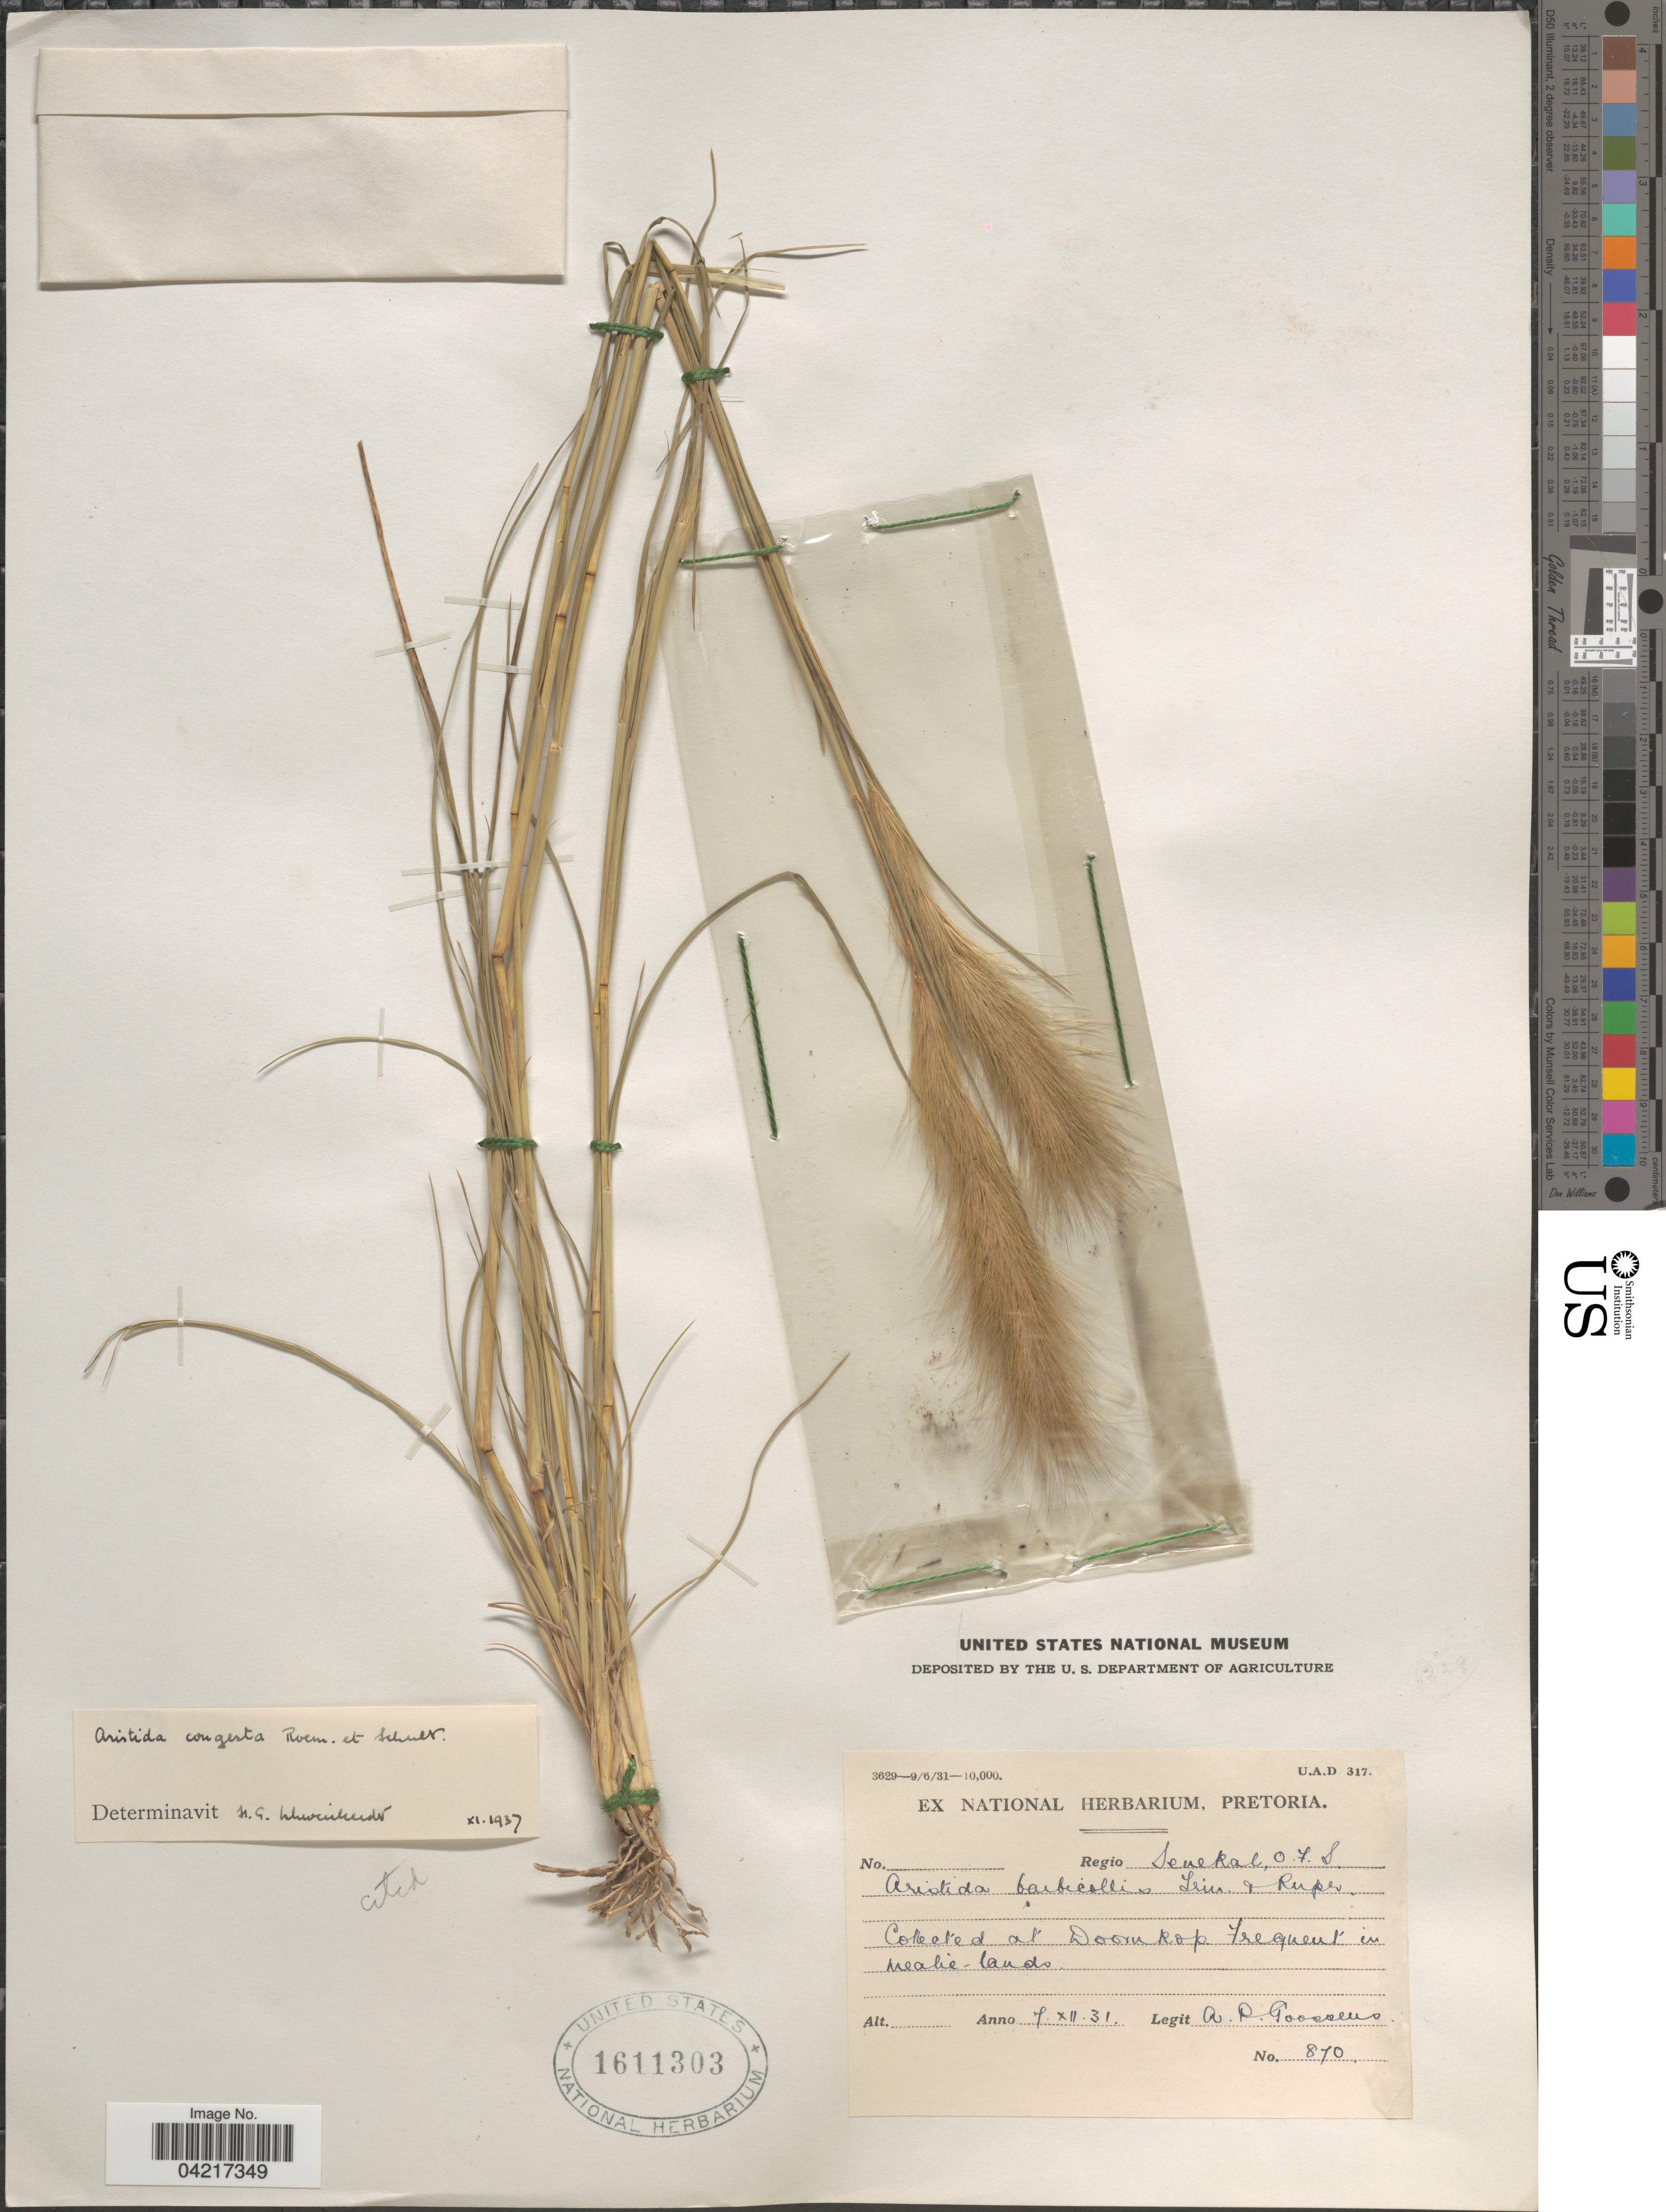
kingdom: Plantae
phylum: Tracheophyta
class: Liliopsida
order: Poales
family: Poaceae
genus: Aristida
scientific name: Aristida congesta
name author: Roem. & Schult.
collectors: A. P. G. Goossens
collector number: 870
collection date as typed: Transcribed d/m/y: 7/12/31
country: South Africa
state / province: Free State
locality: Regio Seneral, O.F.S. At Doornkop Frequent in mealie-lands.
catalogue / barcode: US 1611303